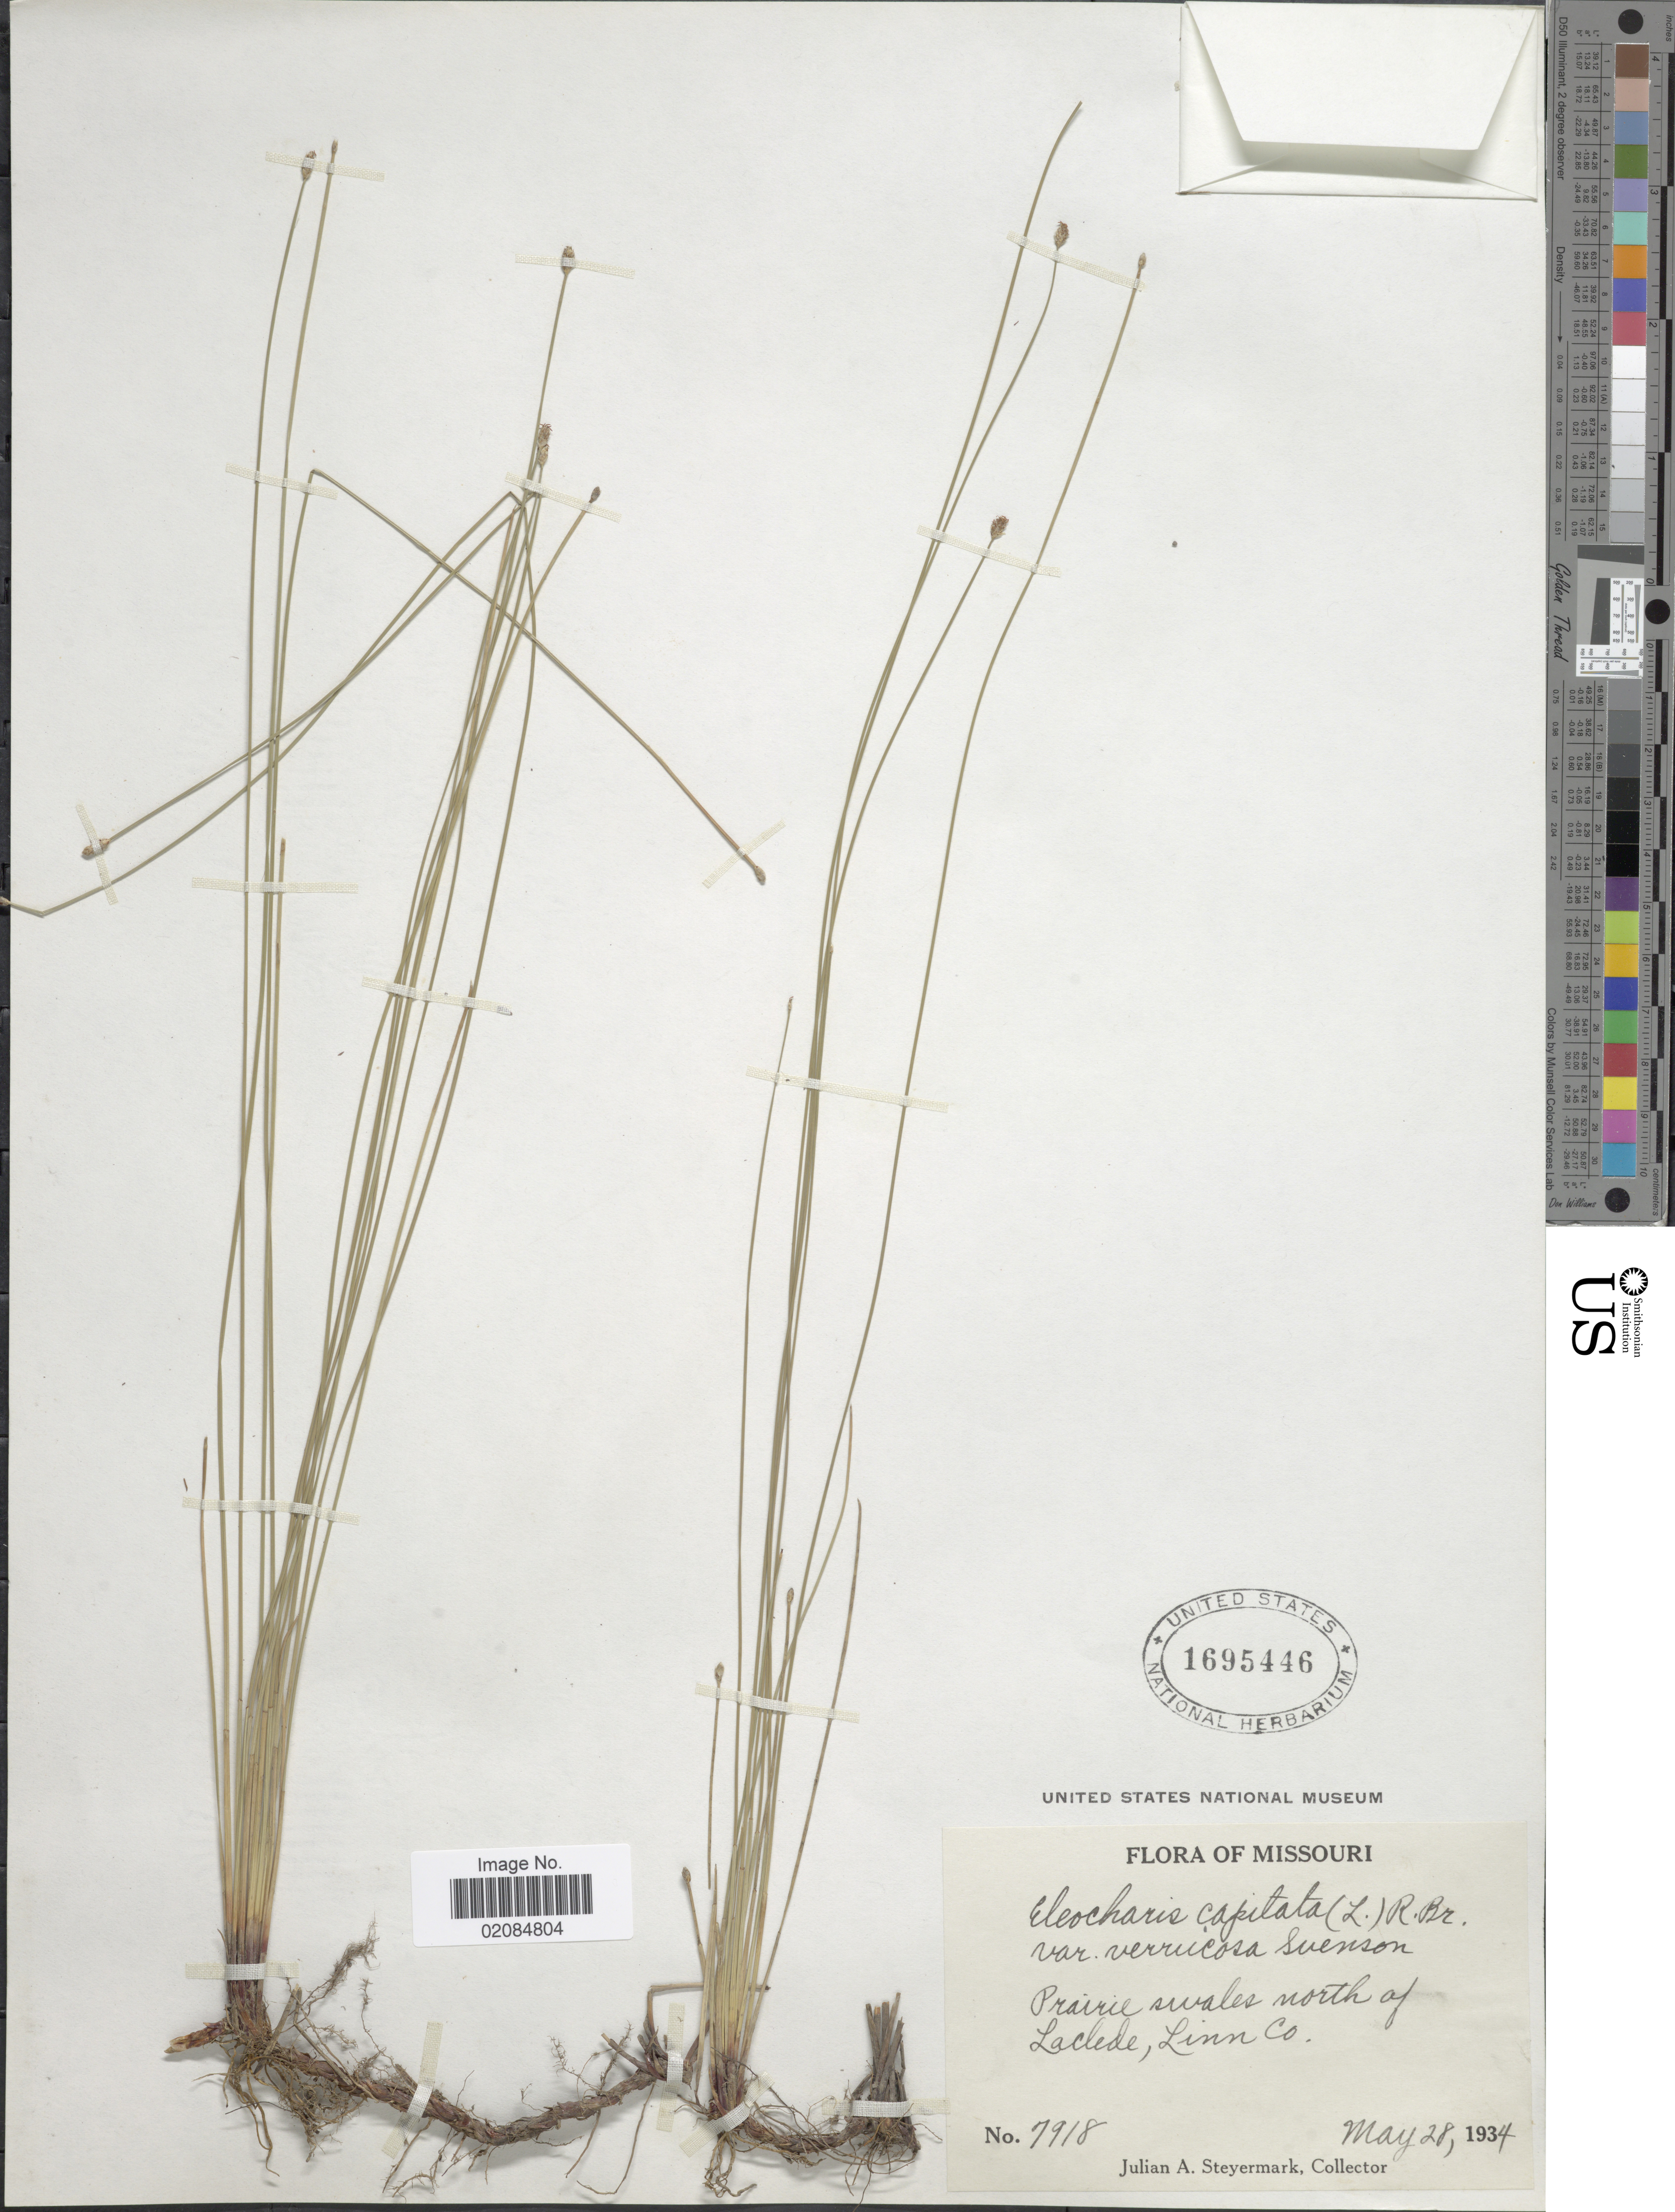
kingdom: Plantae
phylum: Tracheophyta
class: Liliopsida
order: Poales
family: Cyperaceae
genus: Eleocharis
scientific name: Eleocharis verrucosa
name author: (Svenson) L. J. Harms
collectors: J. Steyermark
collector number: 7918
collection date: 1934-05-28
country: United States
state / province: Missouri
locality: Prairie swales north of Laclede, Linn Co.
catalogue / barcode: US 1695446